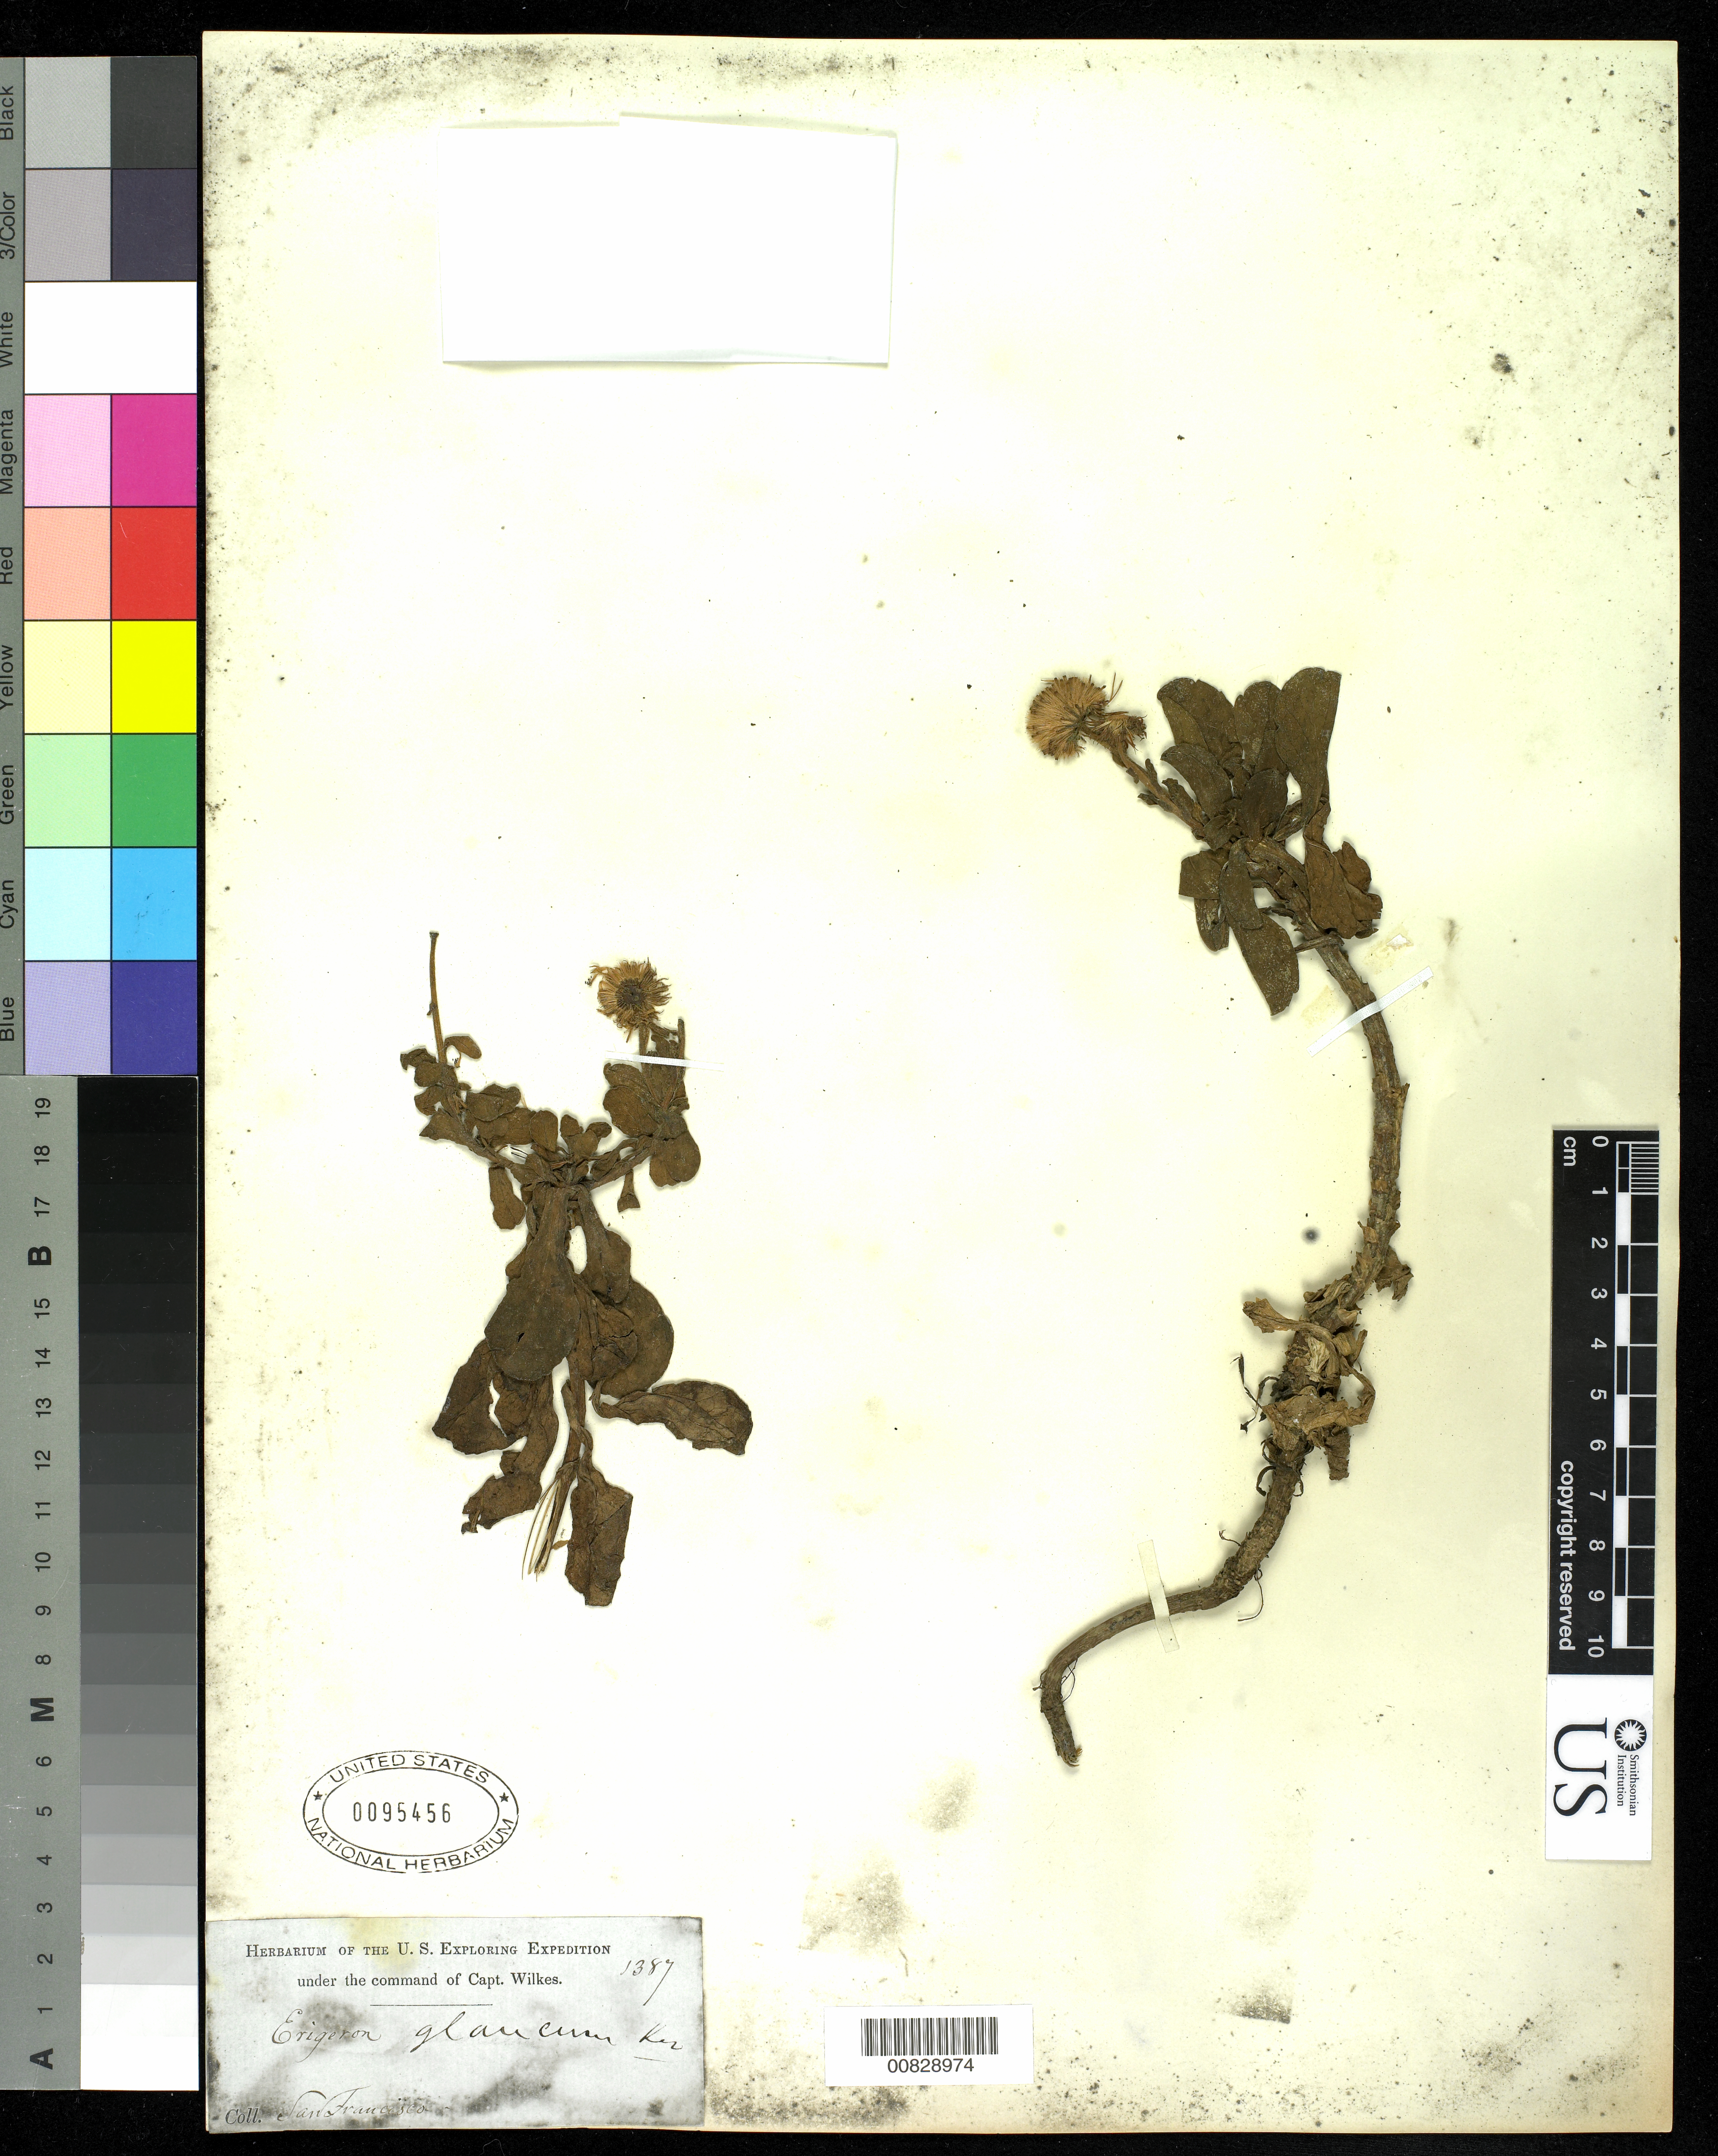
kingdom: Plantae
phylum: Tracheophyta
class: Magnoliopsida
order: Asterales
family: Asteraceae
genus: Erigeron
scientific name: Erigeron glaucus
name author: Ker Gawl.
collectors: Wilkes Explor. Exped.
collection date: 1838/1842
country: United States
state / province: California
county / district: San Francisco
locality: San Francisco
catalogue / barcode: US 95456